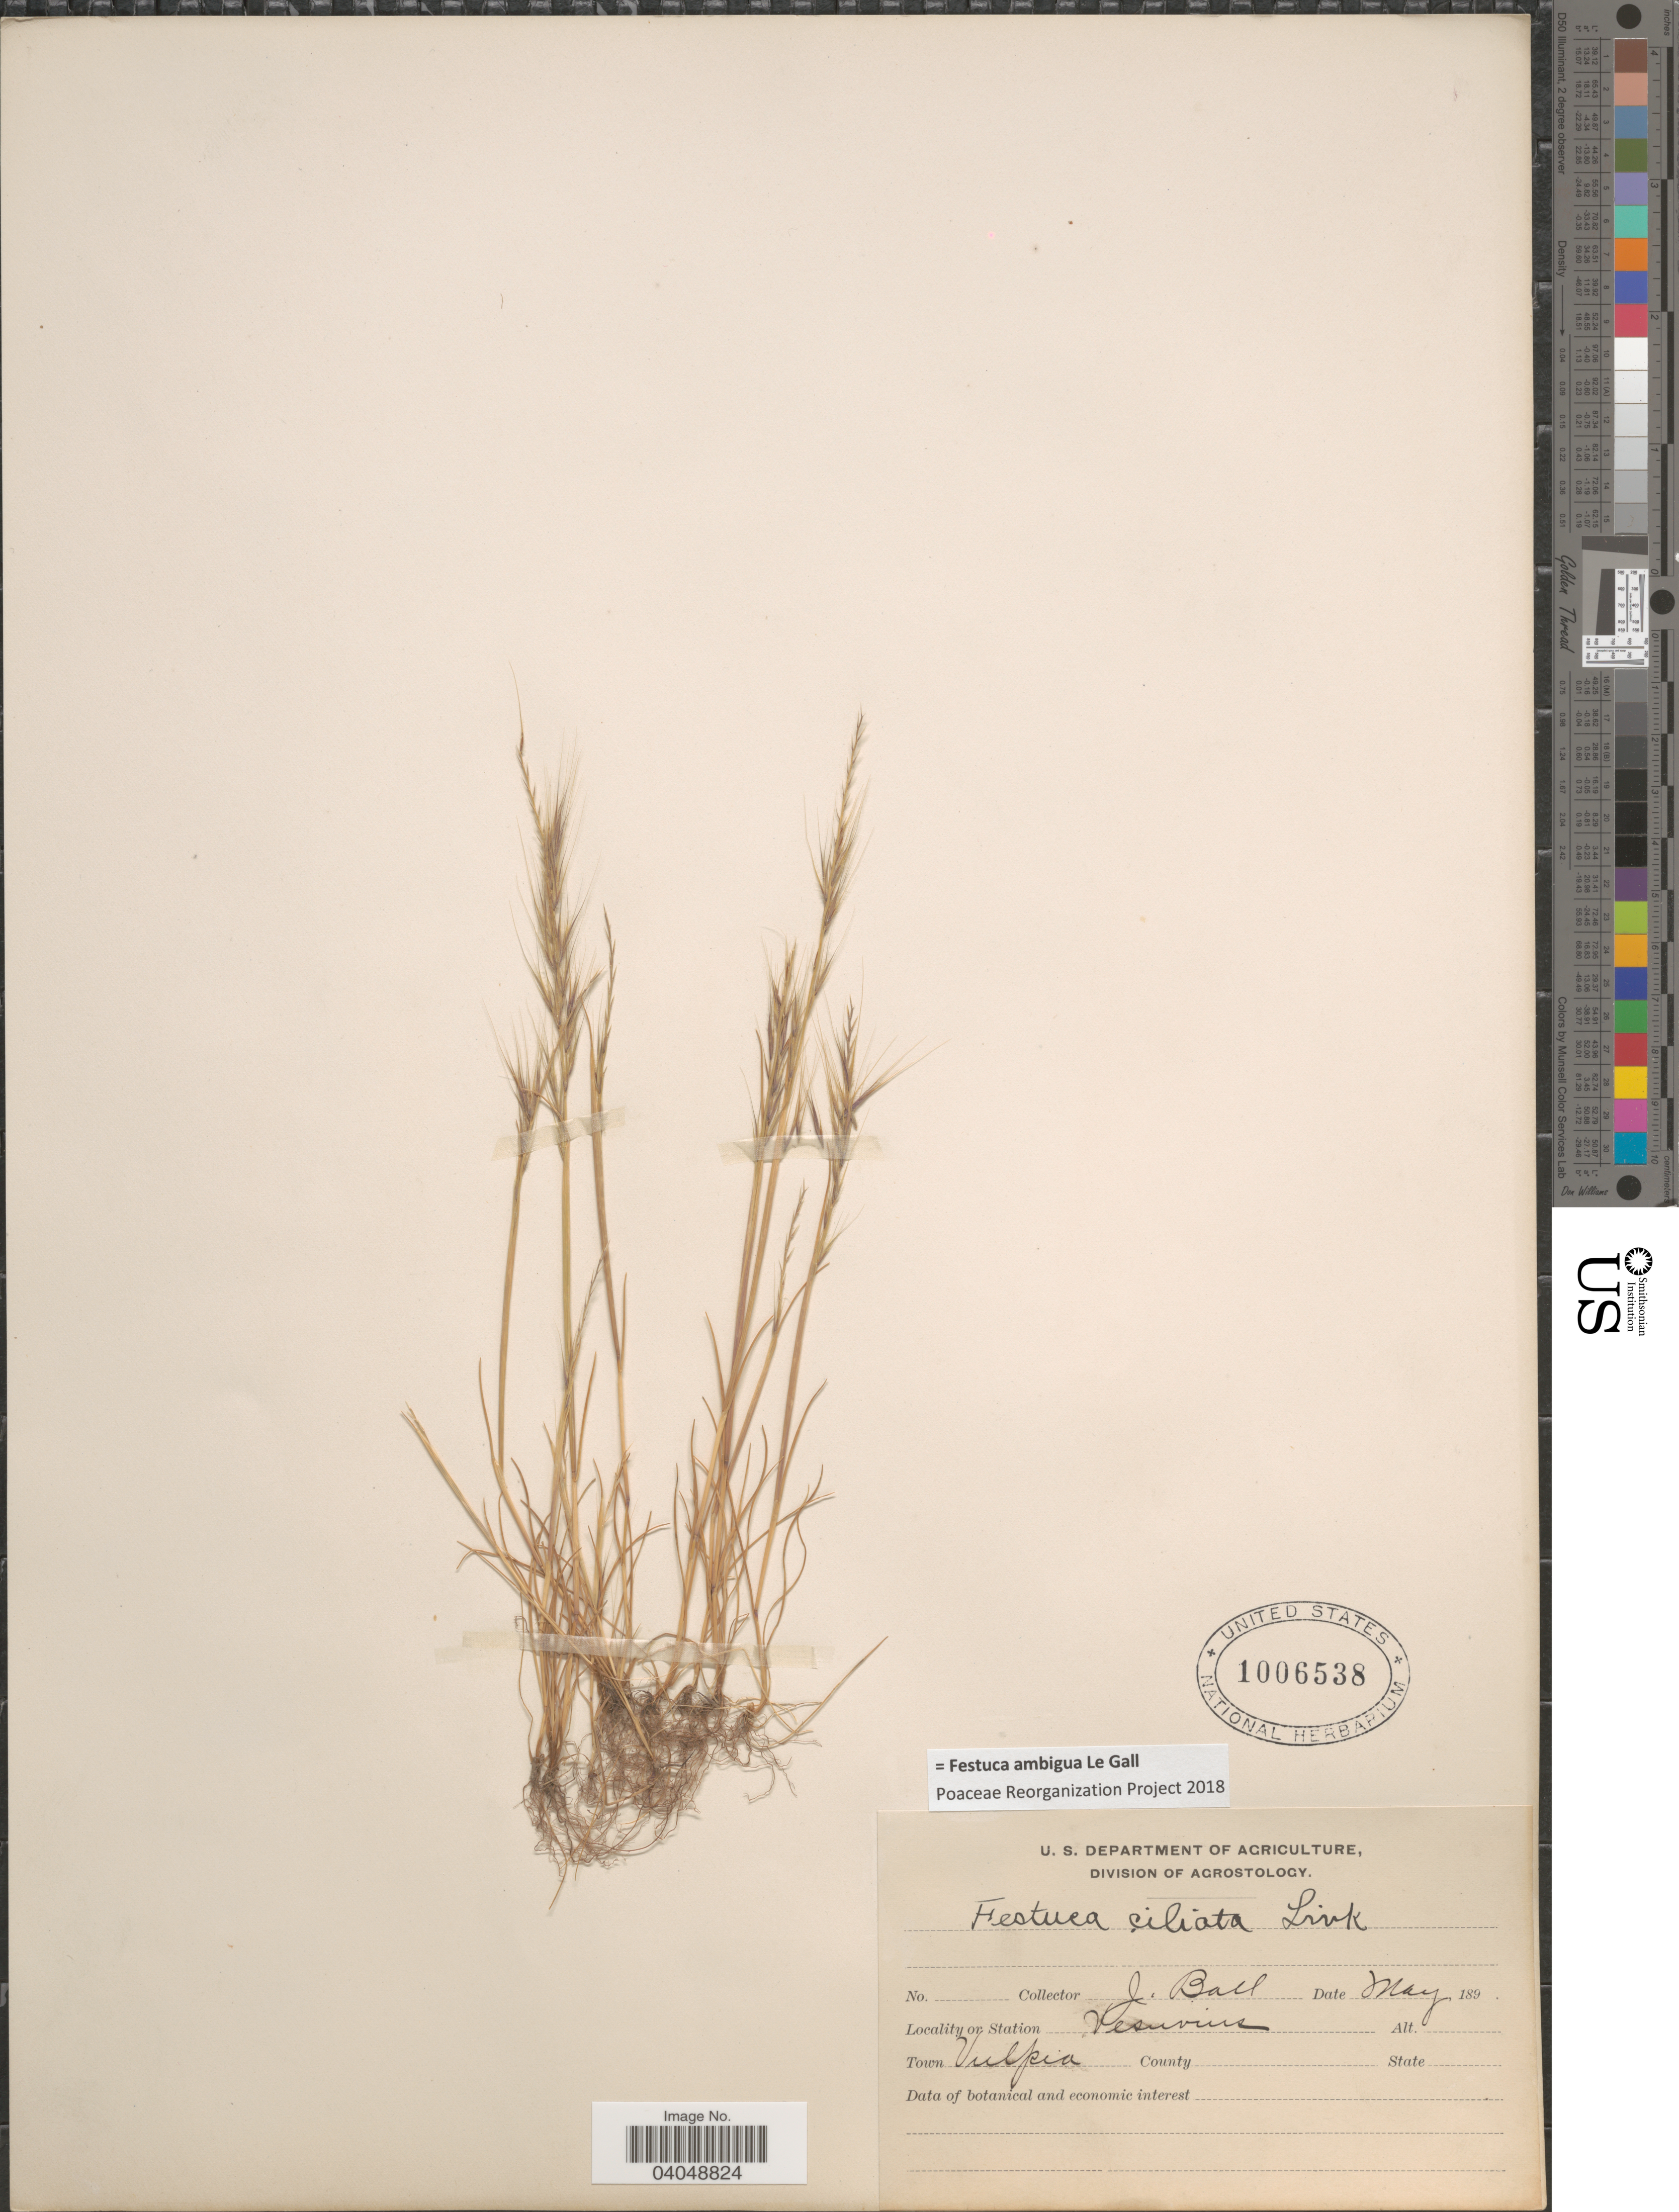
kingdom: Plantae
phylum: Tracheophyta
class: Liliopsida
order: Poales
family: Poaceae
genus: Festuca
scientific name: Festuca ambigua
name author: Le Gall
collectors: J. Ball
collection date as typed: May 189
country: Italy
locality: Vesuvius. Town Vulpia.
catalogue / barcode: US 1006538